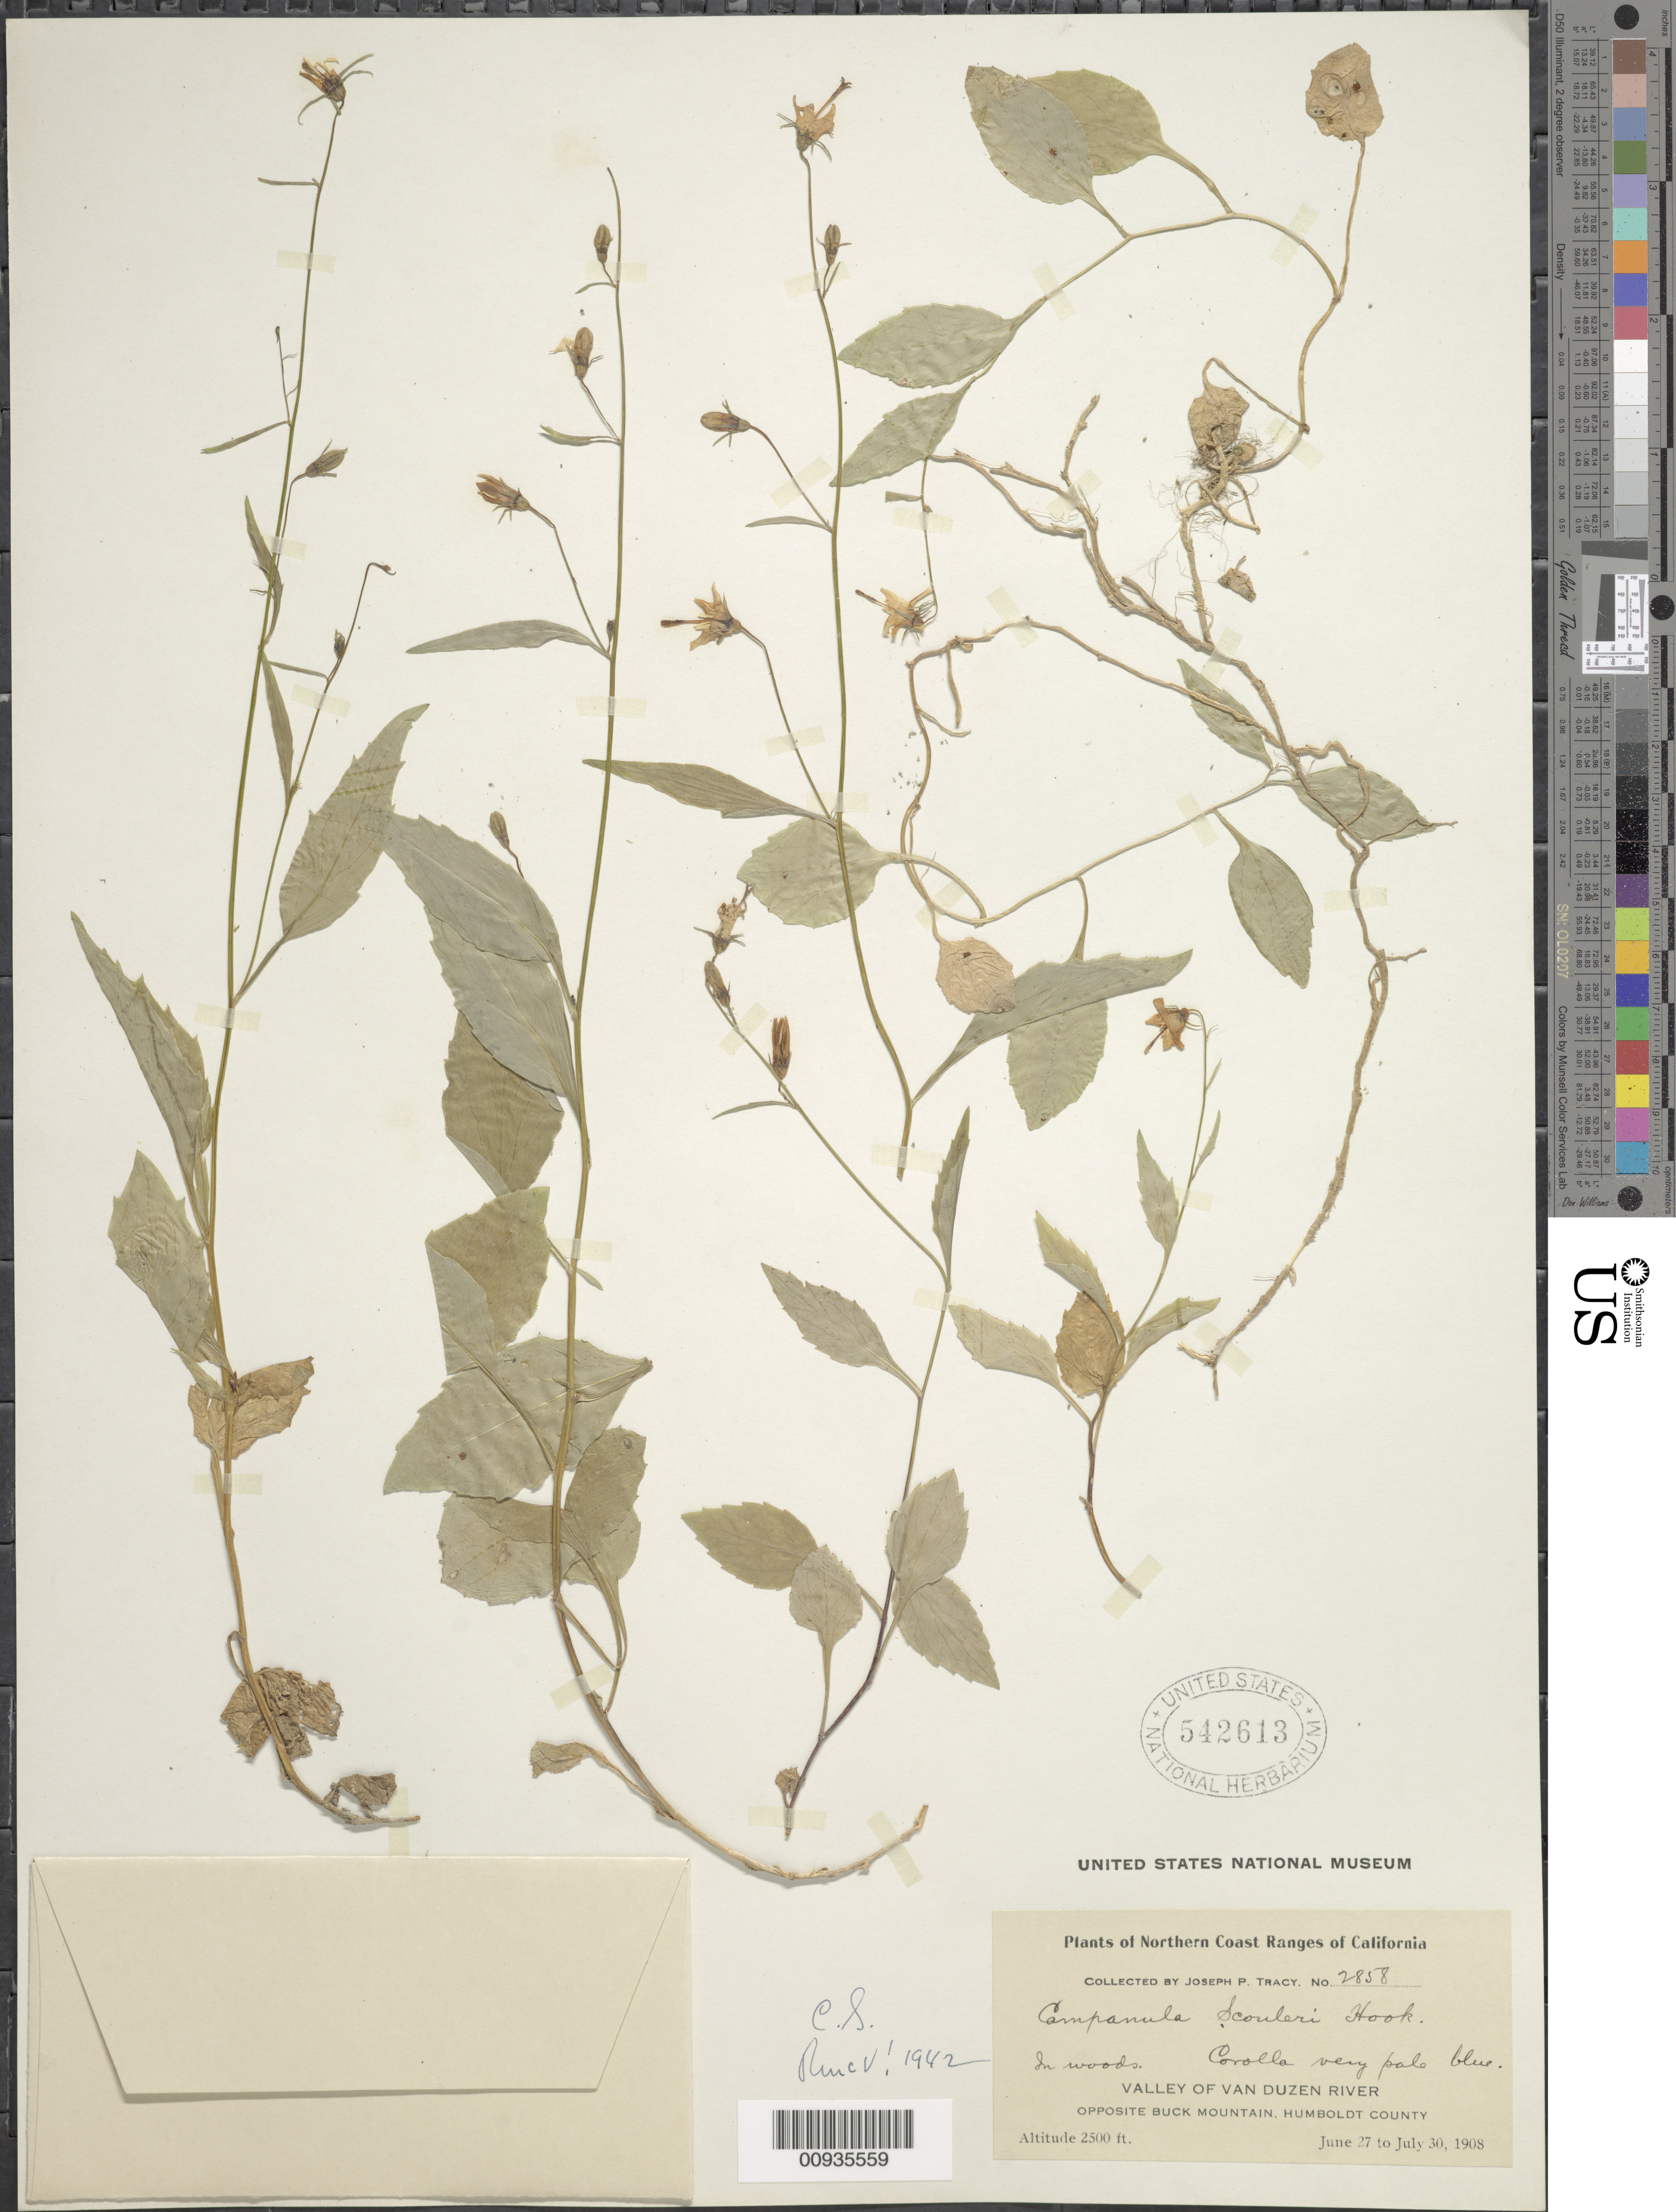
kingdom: Plantae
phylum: Tracheophyta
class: Magnoliopsida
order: Asterales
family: Campanulaceae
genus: Campanula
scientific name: Campanula scouleri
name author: Hook.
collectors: J. Tracy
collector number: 2858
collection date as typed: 27 Jun 1908 to 30 Jul 1908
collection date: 1908-06-27/1908-07-30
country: United States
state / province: California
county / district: Humboldt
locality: Valley of Van Dusen River opposite Buck Mtn.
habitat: in woods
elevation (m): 762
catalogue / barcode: US 542613